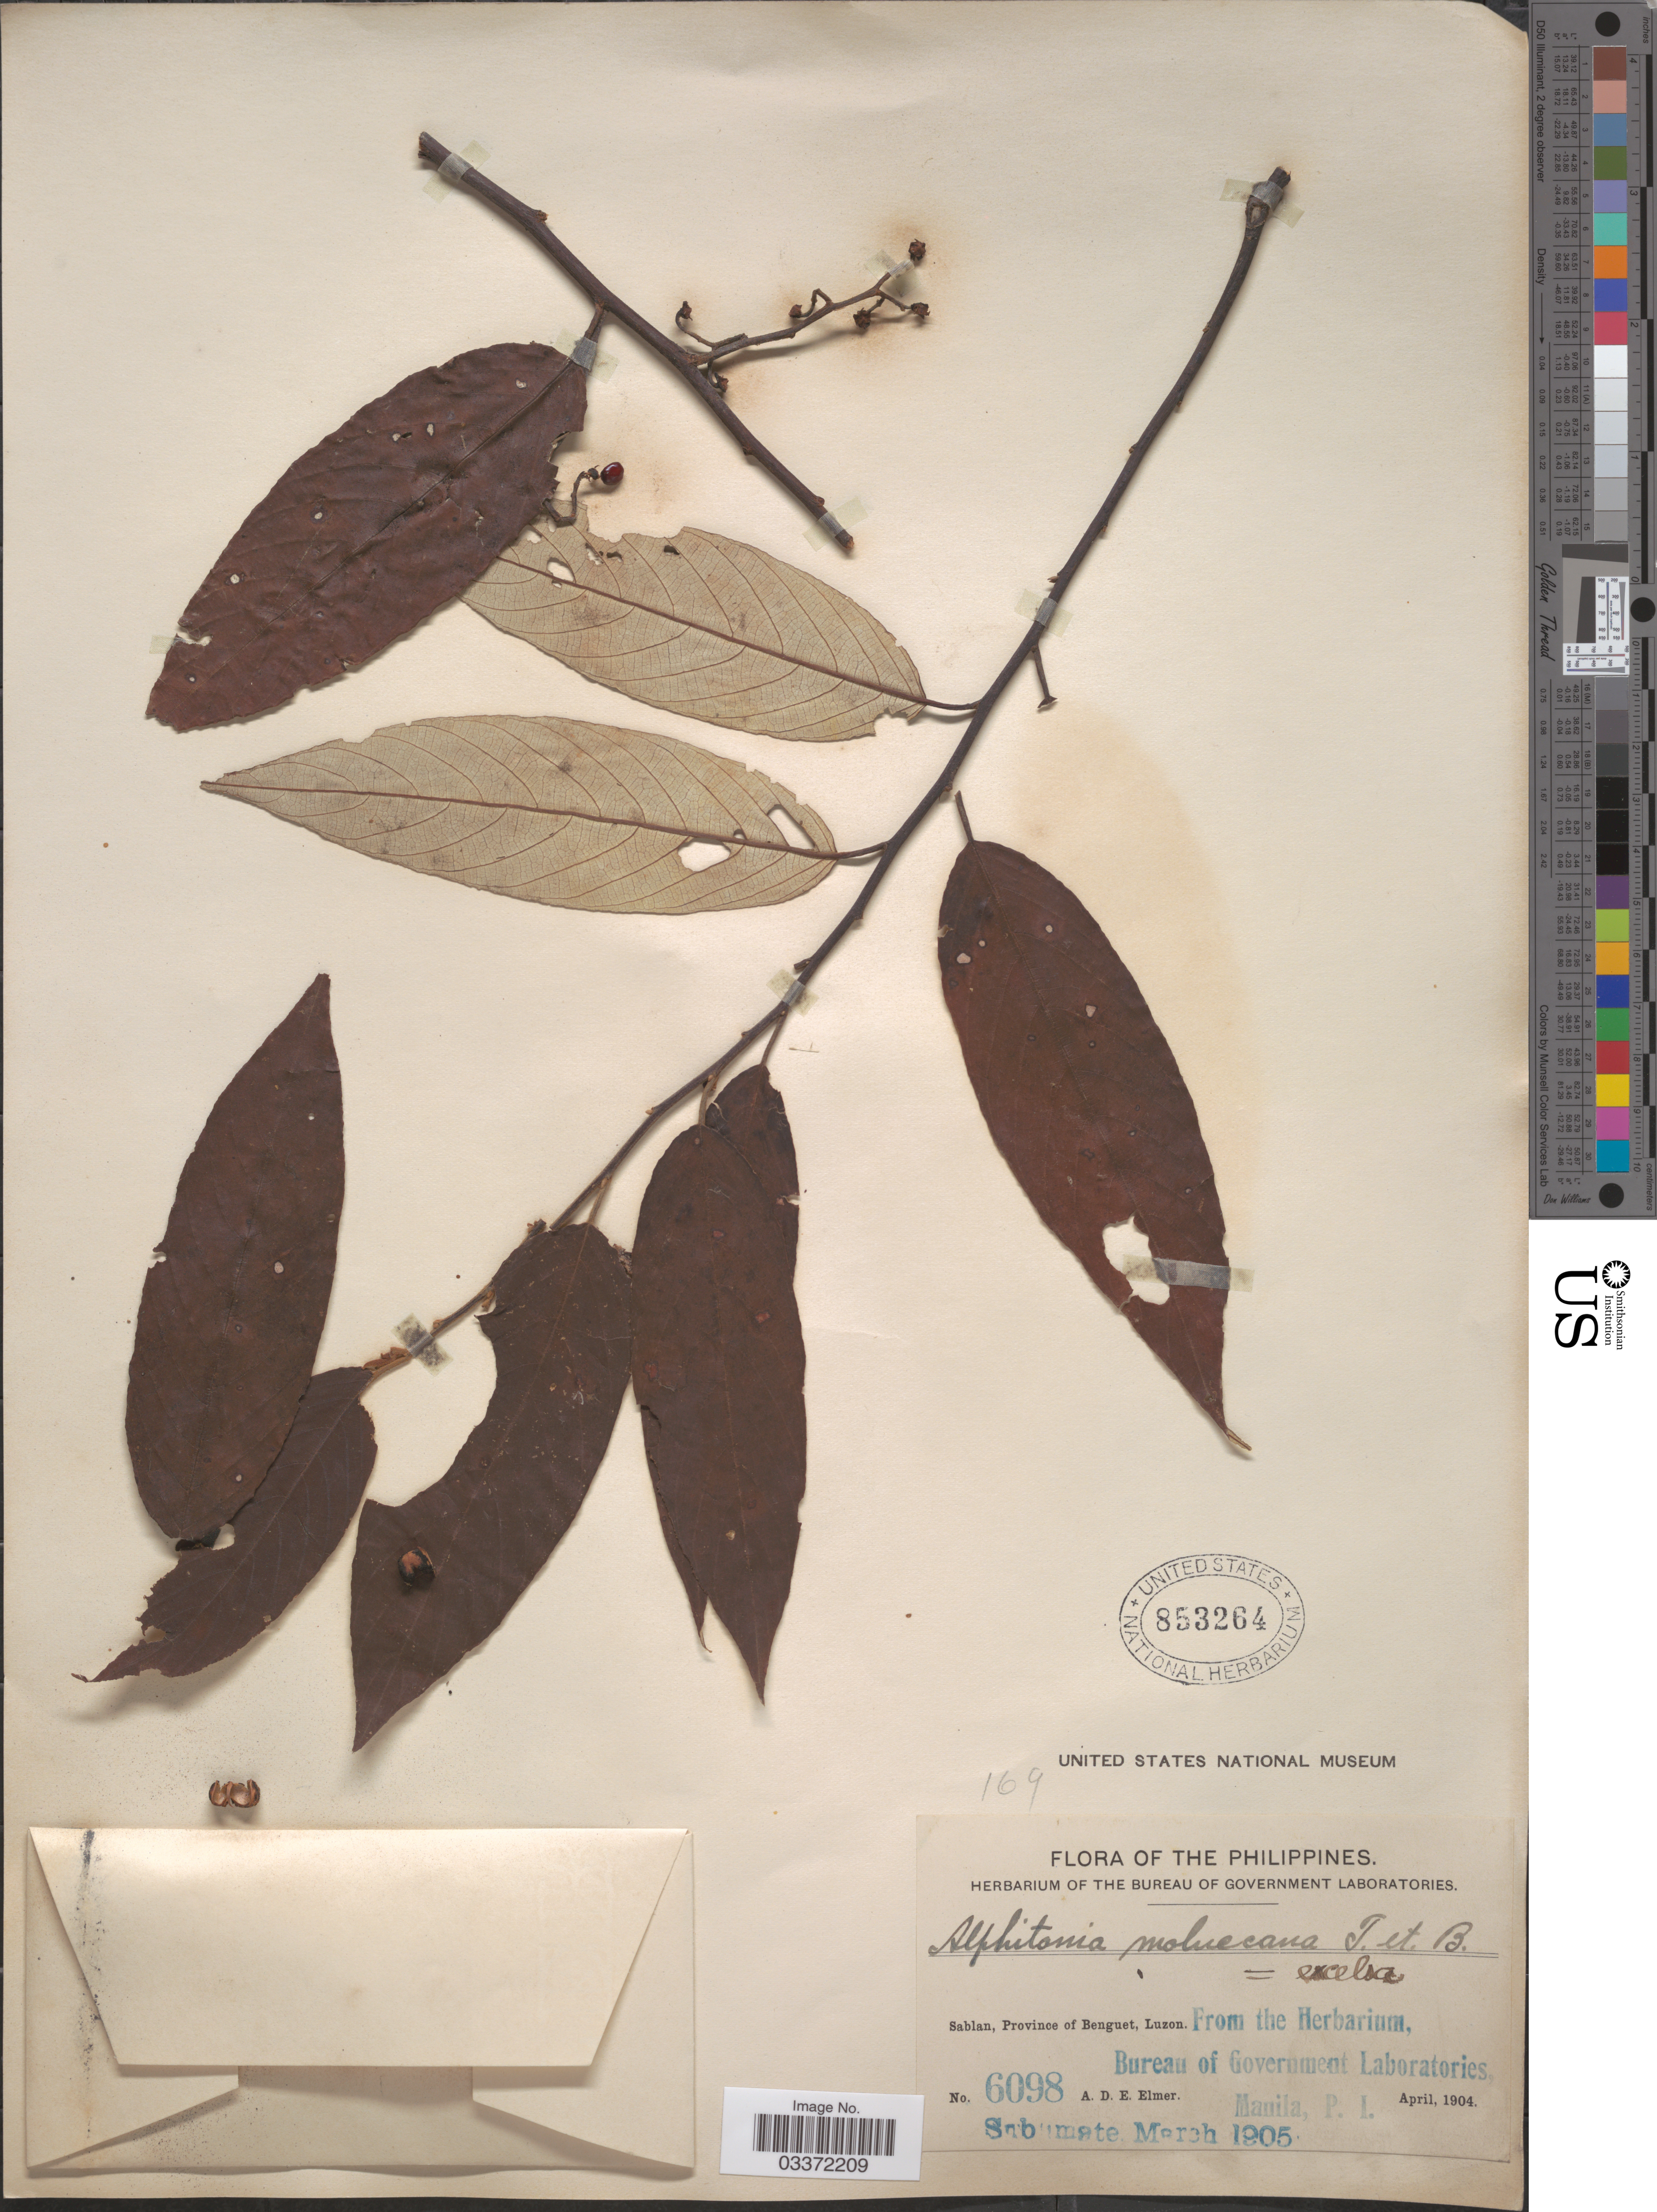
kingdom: Plantae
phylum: Tracheophyta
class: Magnoliopsida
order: Rosales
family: Rhamnaceae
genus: Alphitonia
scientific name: Alphitonia excelsa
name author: Reissek ex Endl.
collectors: A. D. E. Elmer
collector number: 6098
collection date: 1904-04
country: Philippines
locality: Sablan, Province of Benguet, Luzon.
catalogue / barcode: US 853264